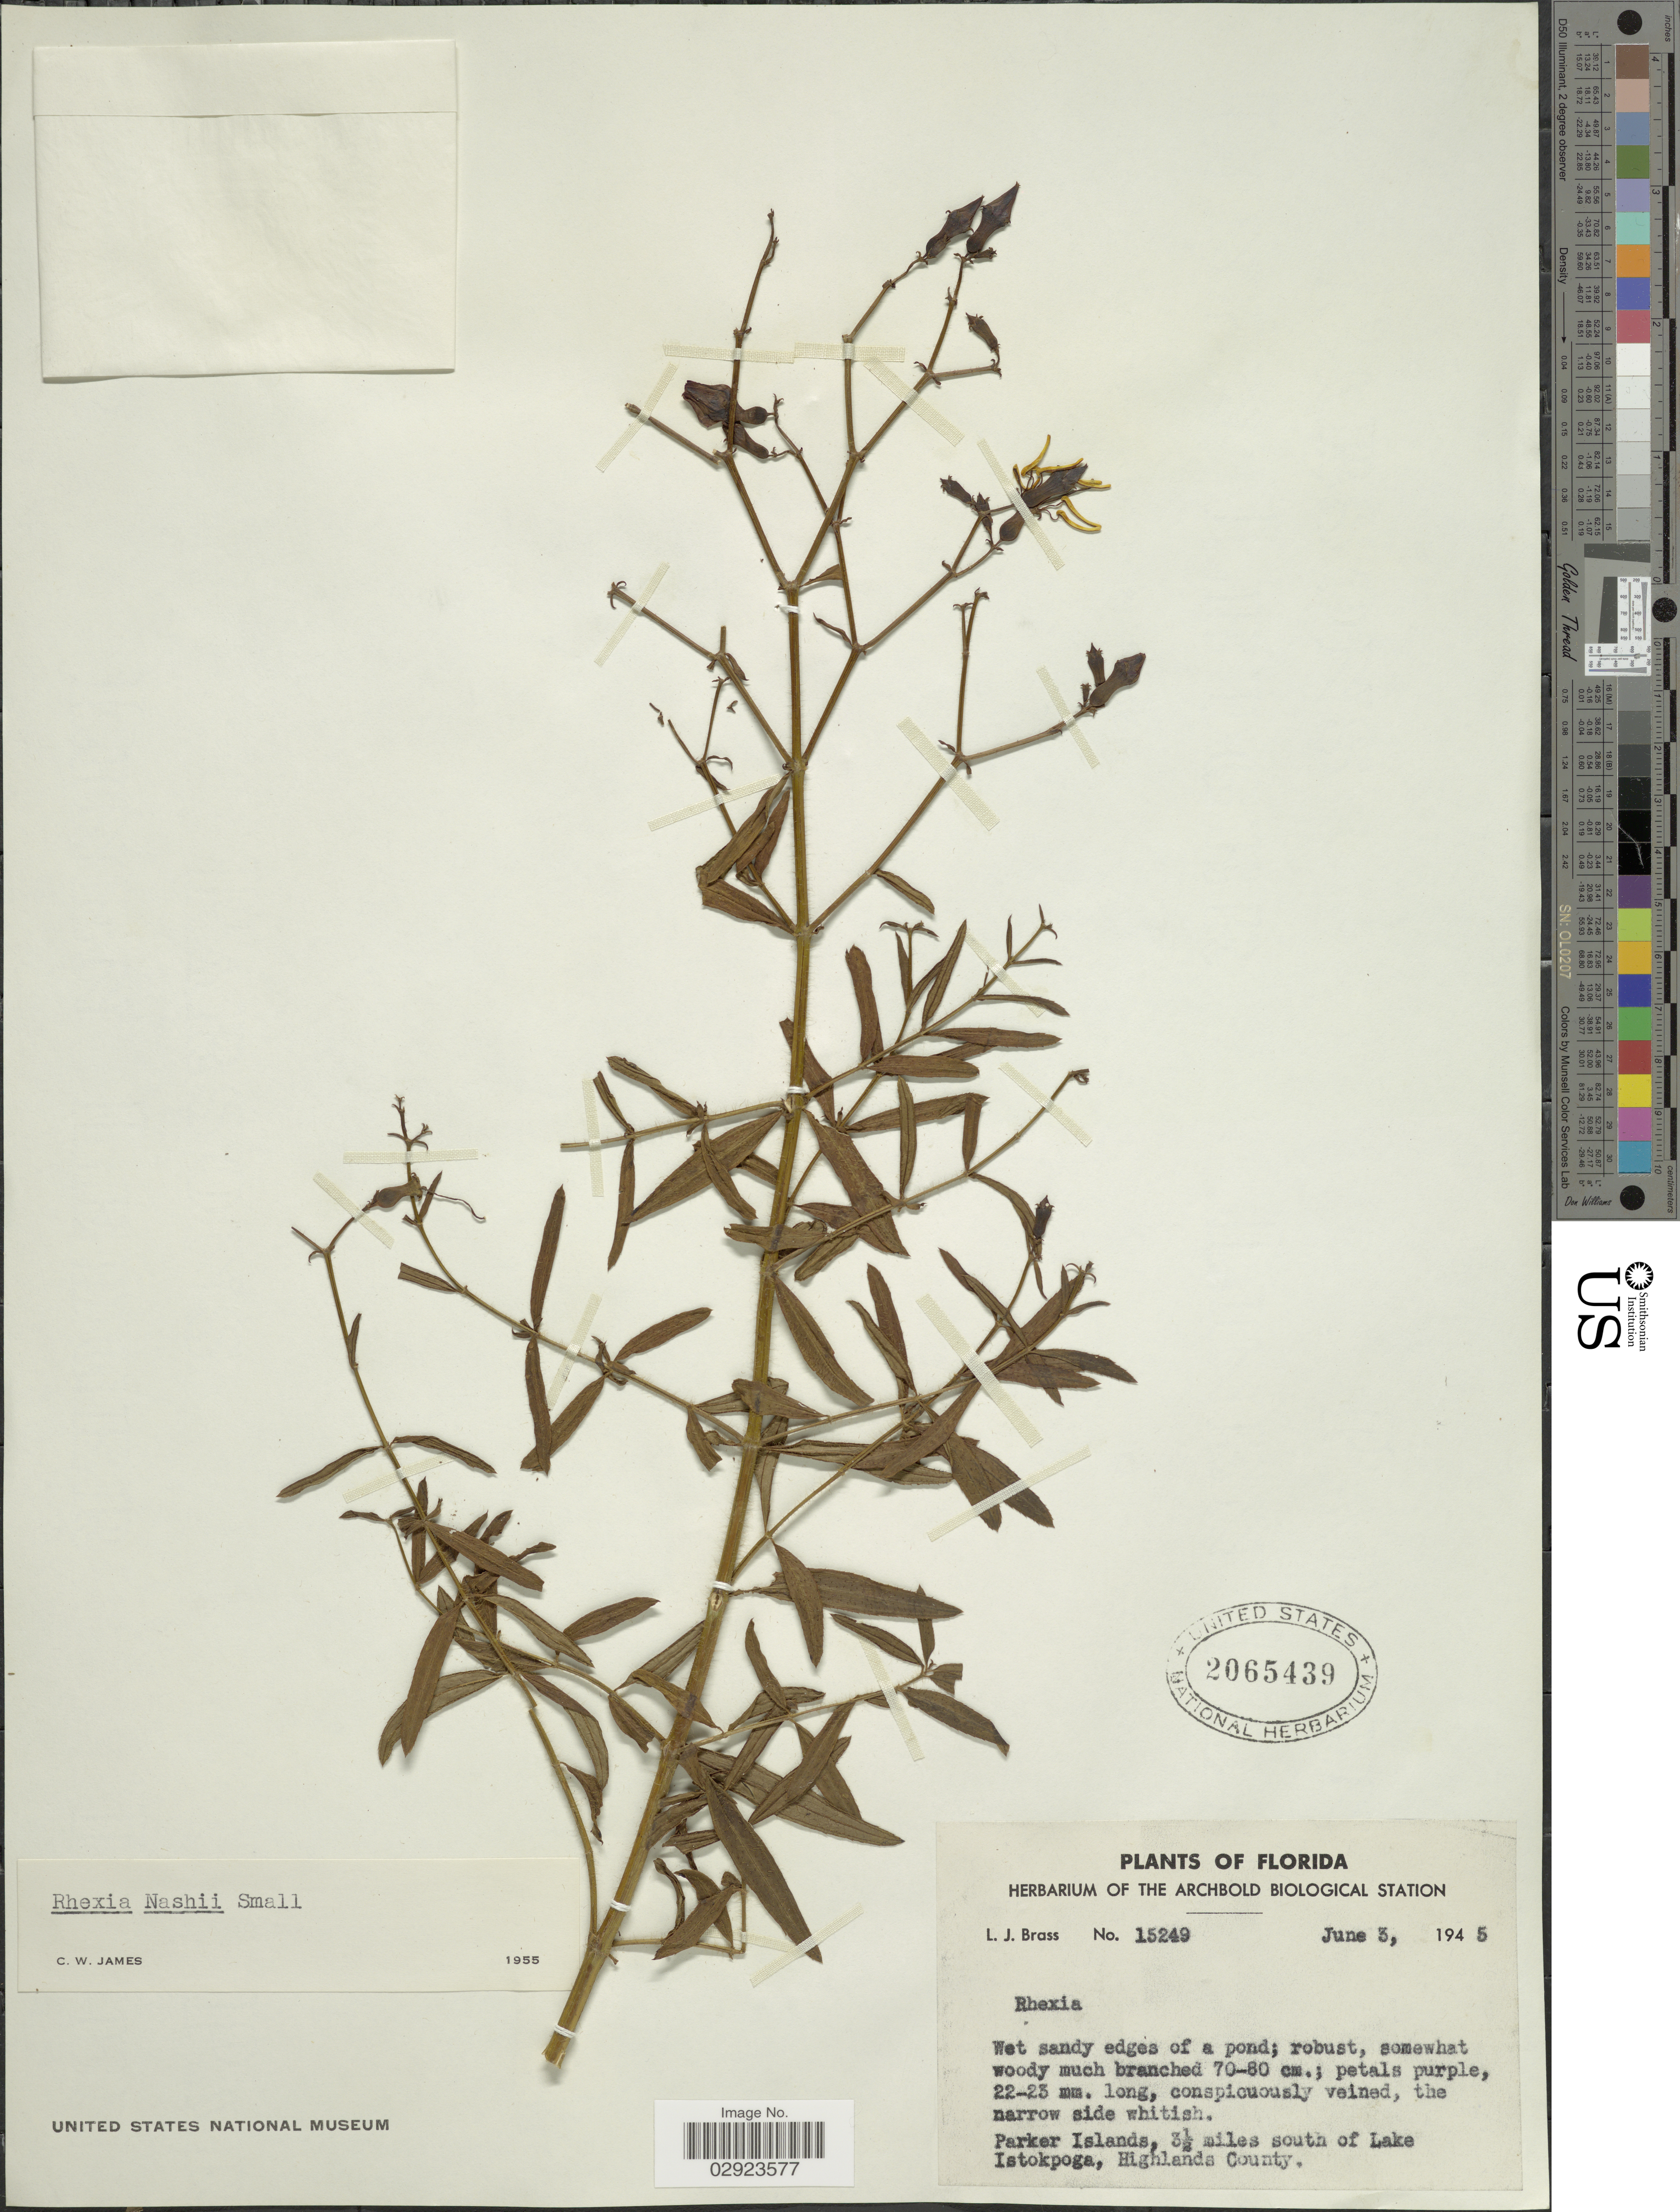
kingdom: Plantae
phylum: Tracheophyta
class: Magnoliopsida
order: Myrtales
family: Melastomataceae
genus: Rhexia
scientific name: Rhexia nashii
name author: Small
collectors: L. J. Brass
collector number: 15249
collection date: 1945-06-03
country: United States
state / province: Florida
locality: Parker Islands, 3½ miles south of Lake Istokpoga, Highlands County.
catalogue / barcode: US 2065439